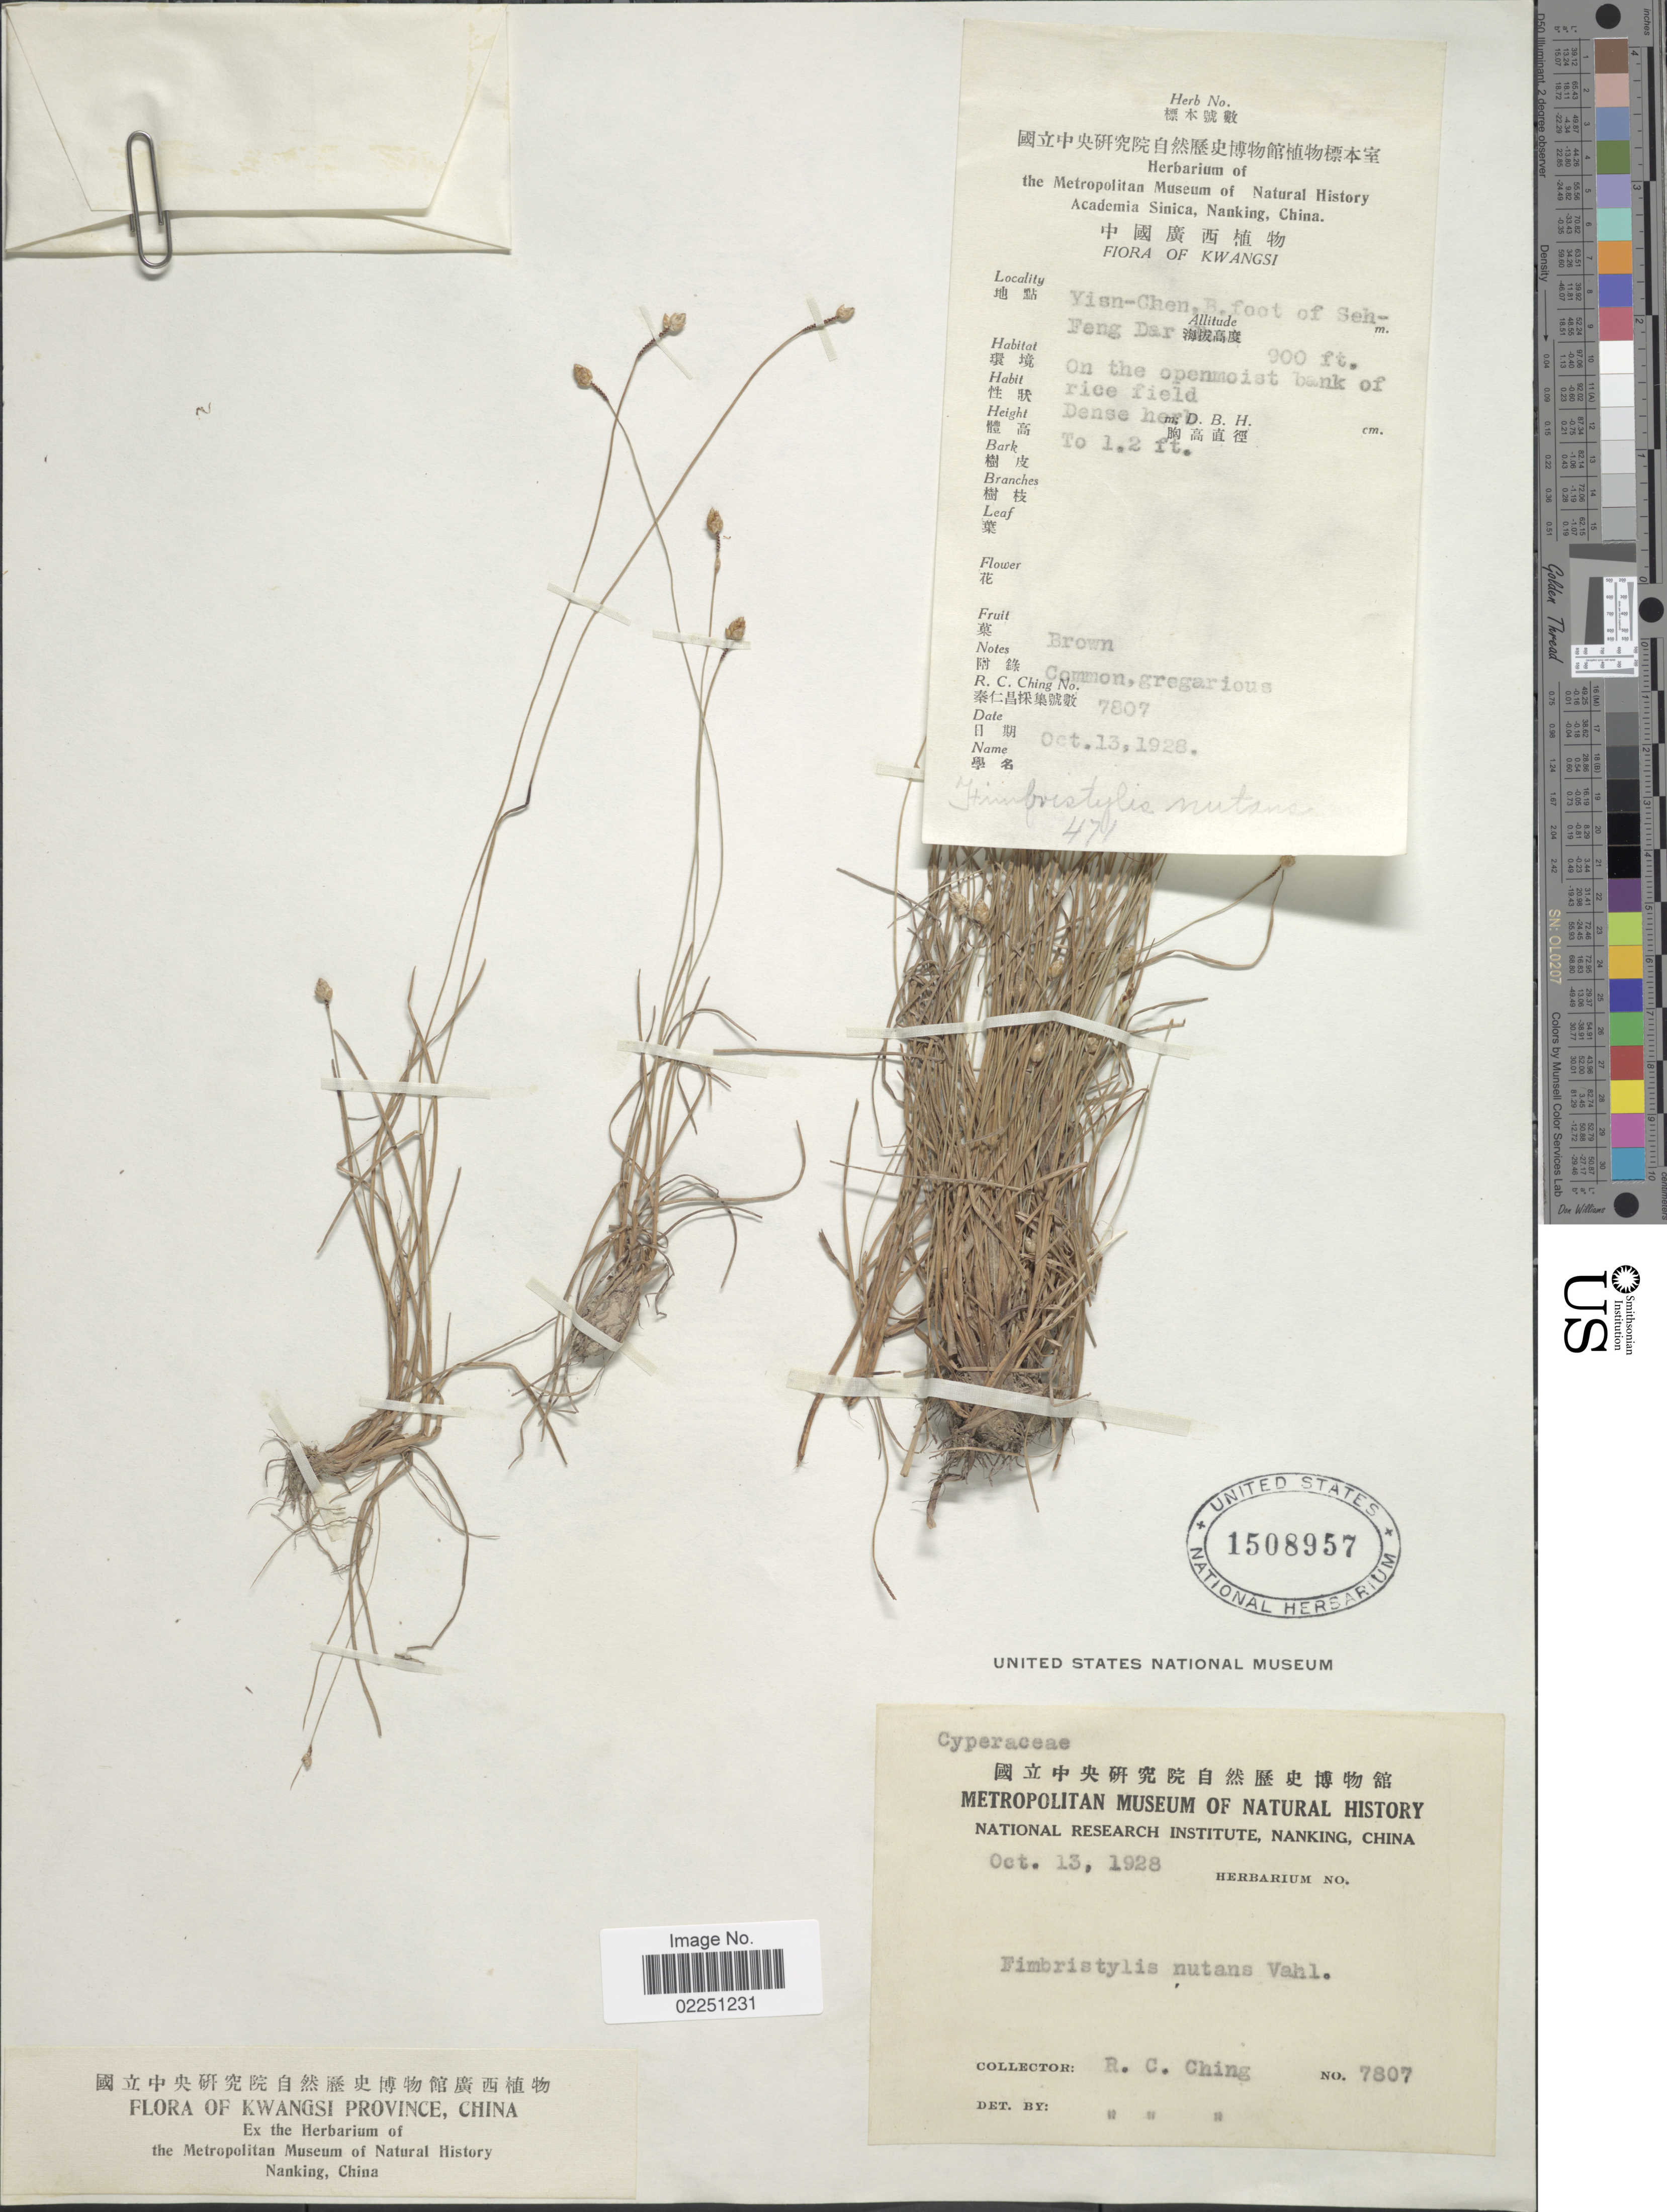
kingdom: Plantae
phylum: Tracheophyta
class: Liliopsida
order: Poales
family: Cyperaceae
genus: Fimbristylis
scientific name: Fimbristylis nutans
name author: (Retz.) Vahl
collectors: R. C. Ching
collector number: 7807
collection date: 1928-10-13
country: China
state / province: Guangxi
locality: Kwangsi Province. Yisn-Chen, B.foot of Seh-Feng Dar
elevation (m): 274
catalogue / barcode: US 1508957